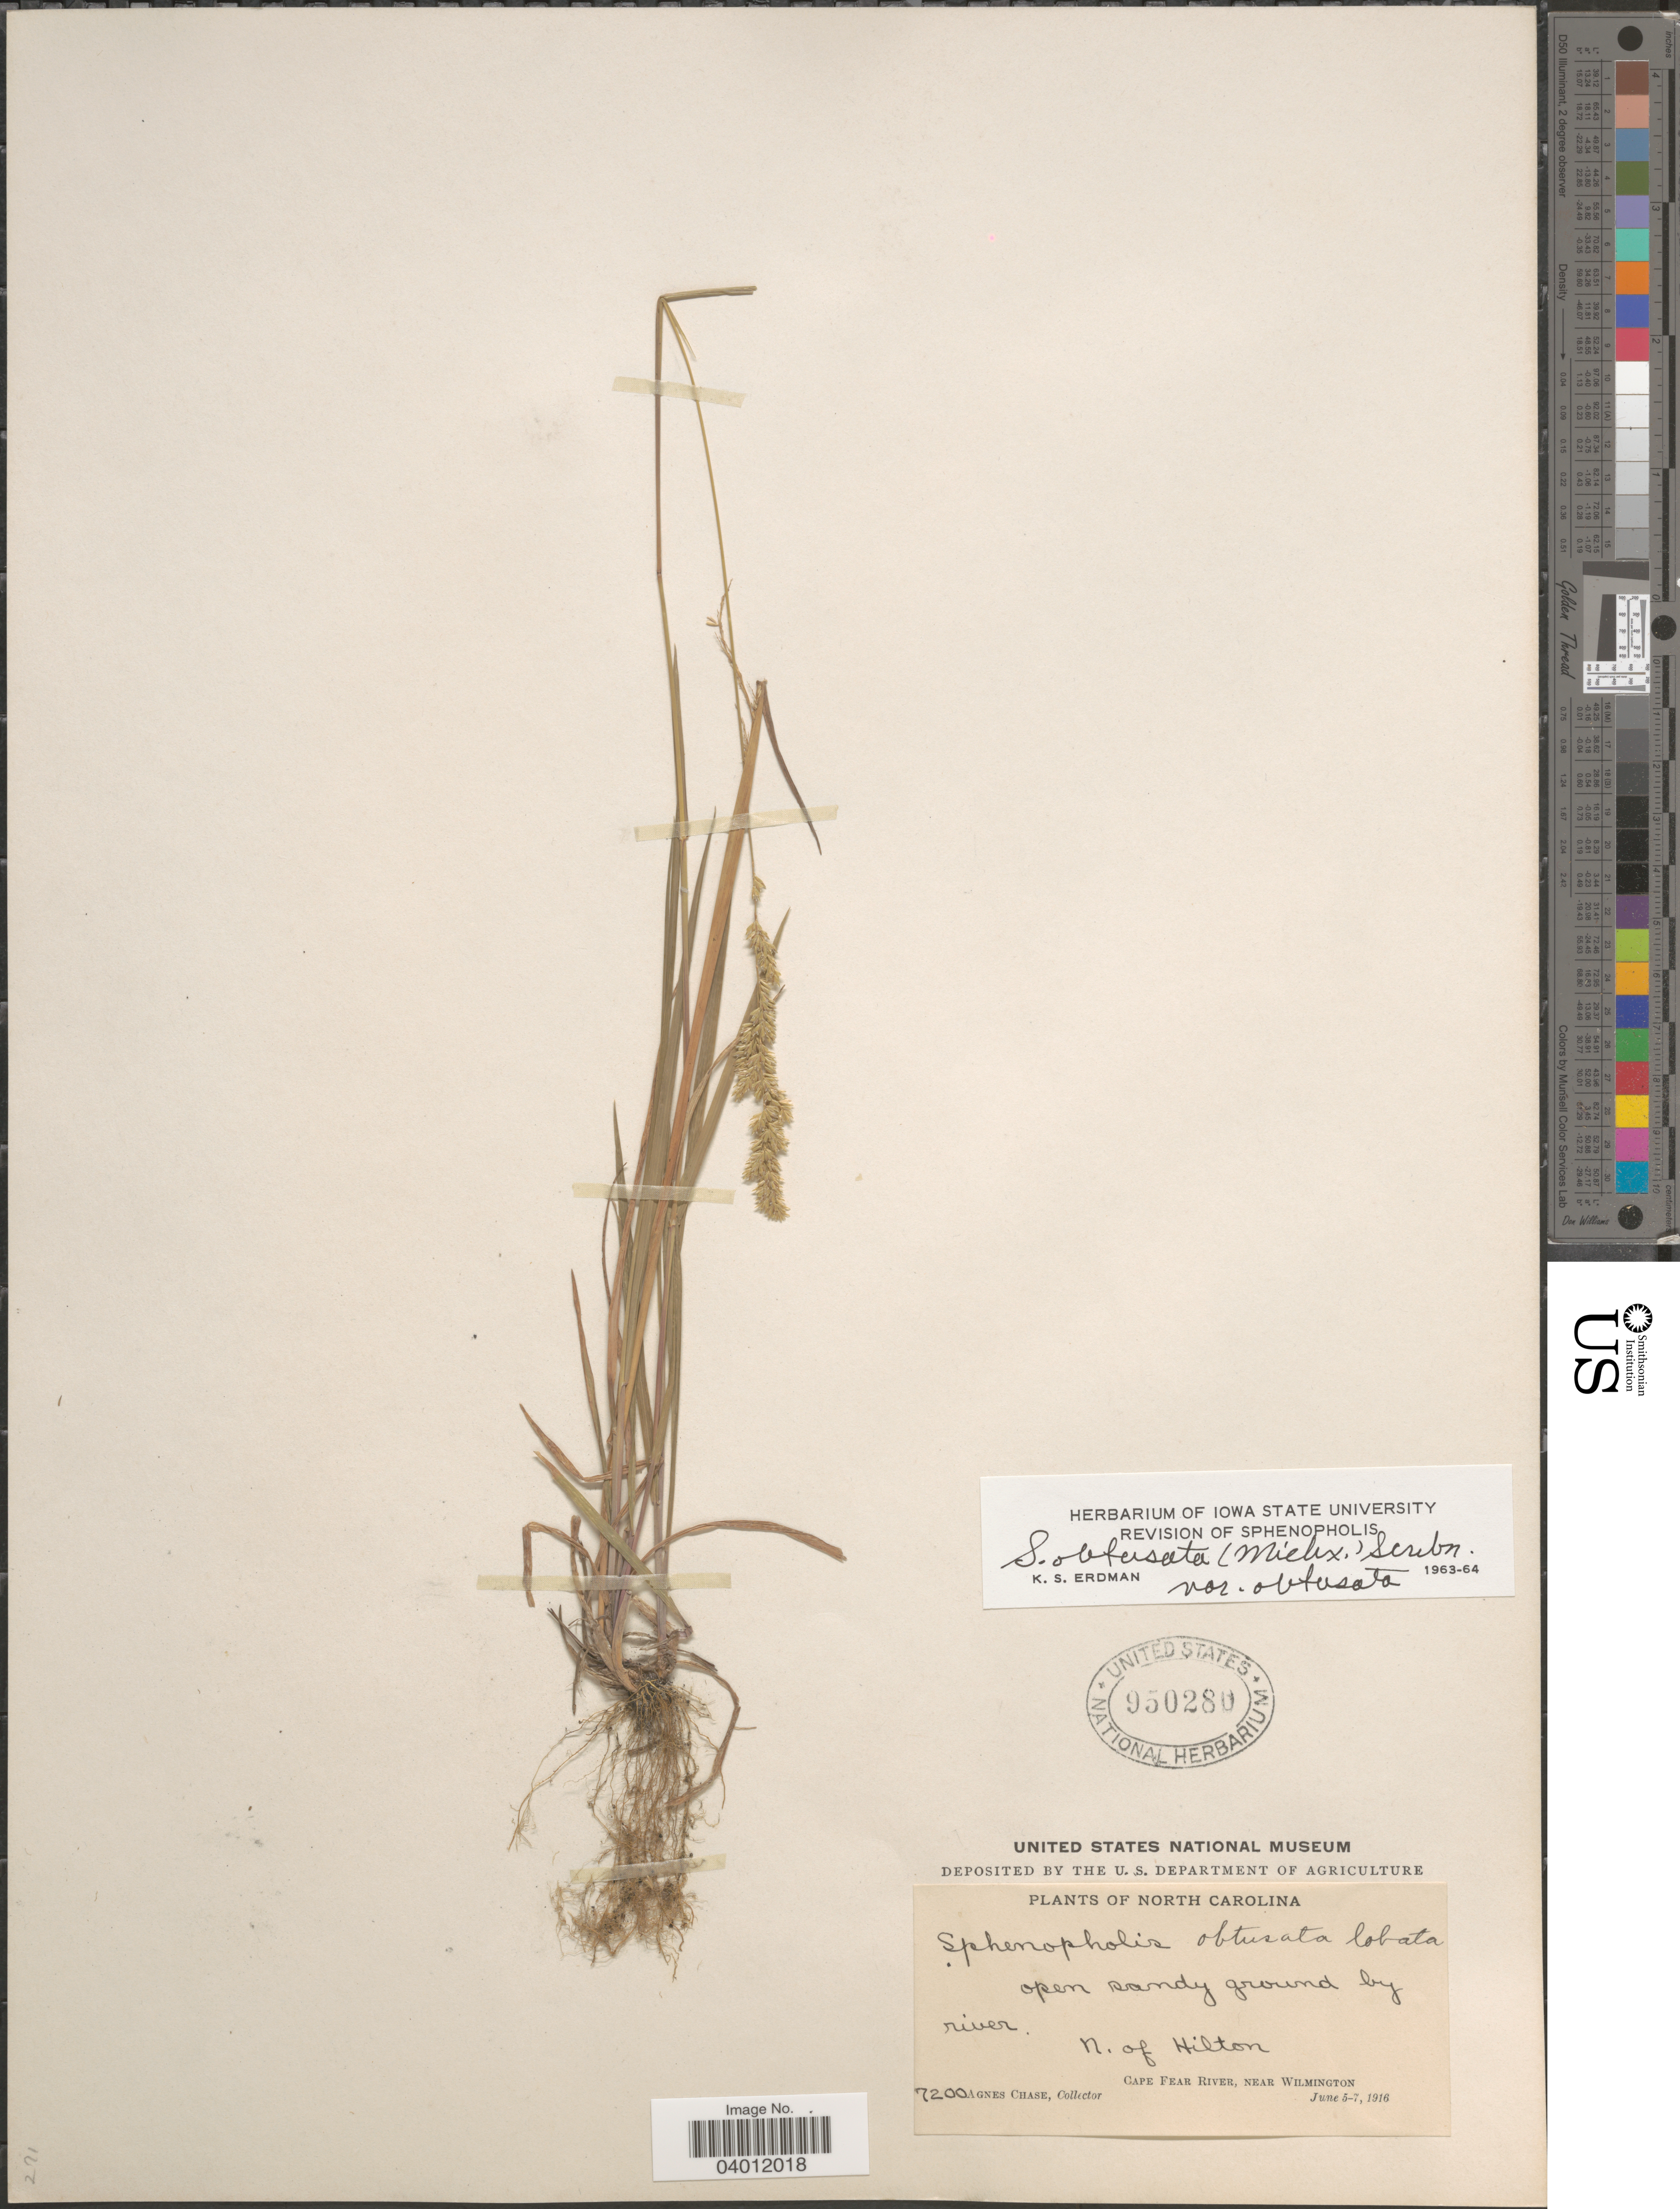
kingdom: Plantae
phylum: Tracheophyta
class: Liliopsida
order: Poales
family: Poaceae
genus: Sphenopholis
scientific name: Sphenopholis obtusata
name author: (Michx.) Scribn.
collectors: A. Chase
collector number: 7200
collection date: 1916-06-05/1916-06-07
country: United States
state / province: North Carolina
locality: N. of Hilton. Cape Fear River, near Wilmington.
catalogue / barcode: US 950280